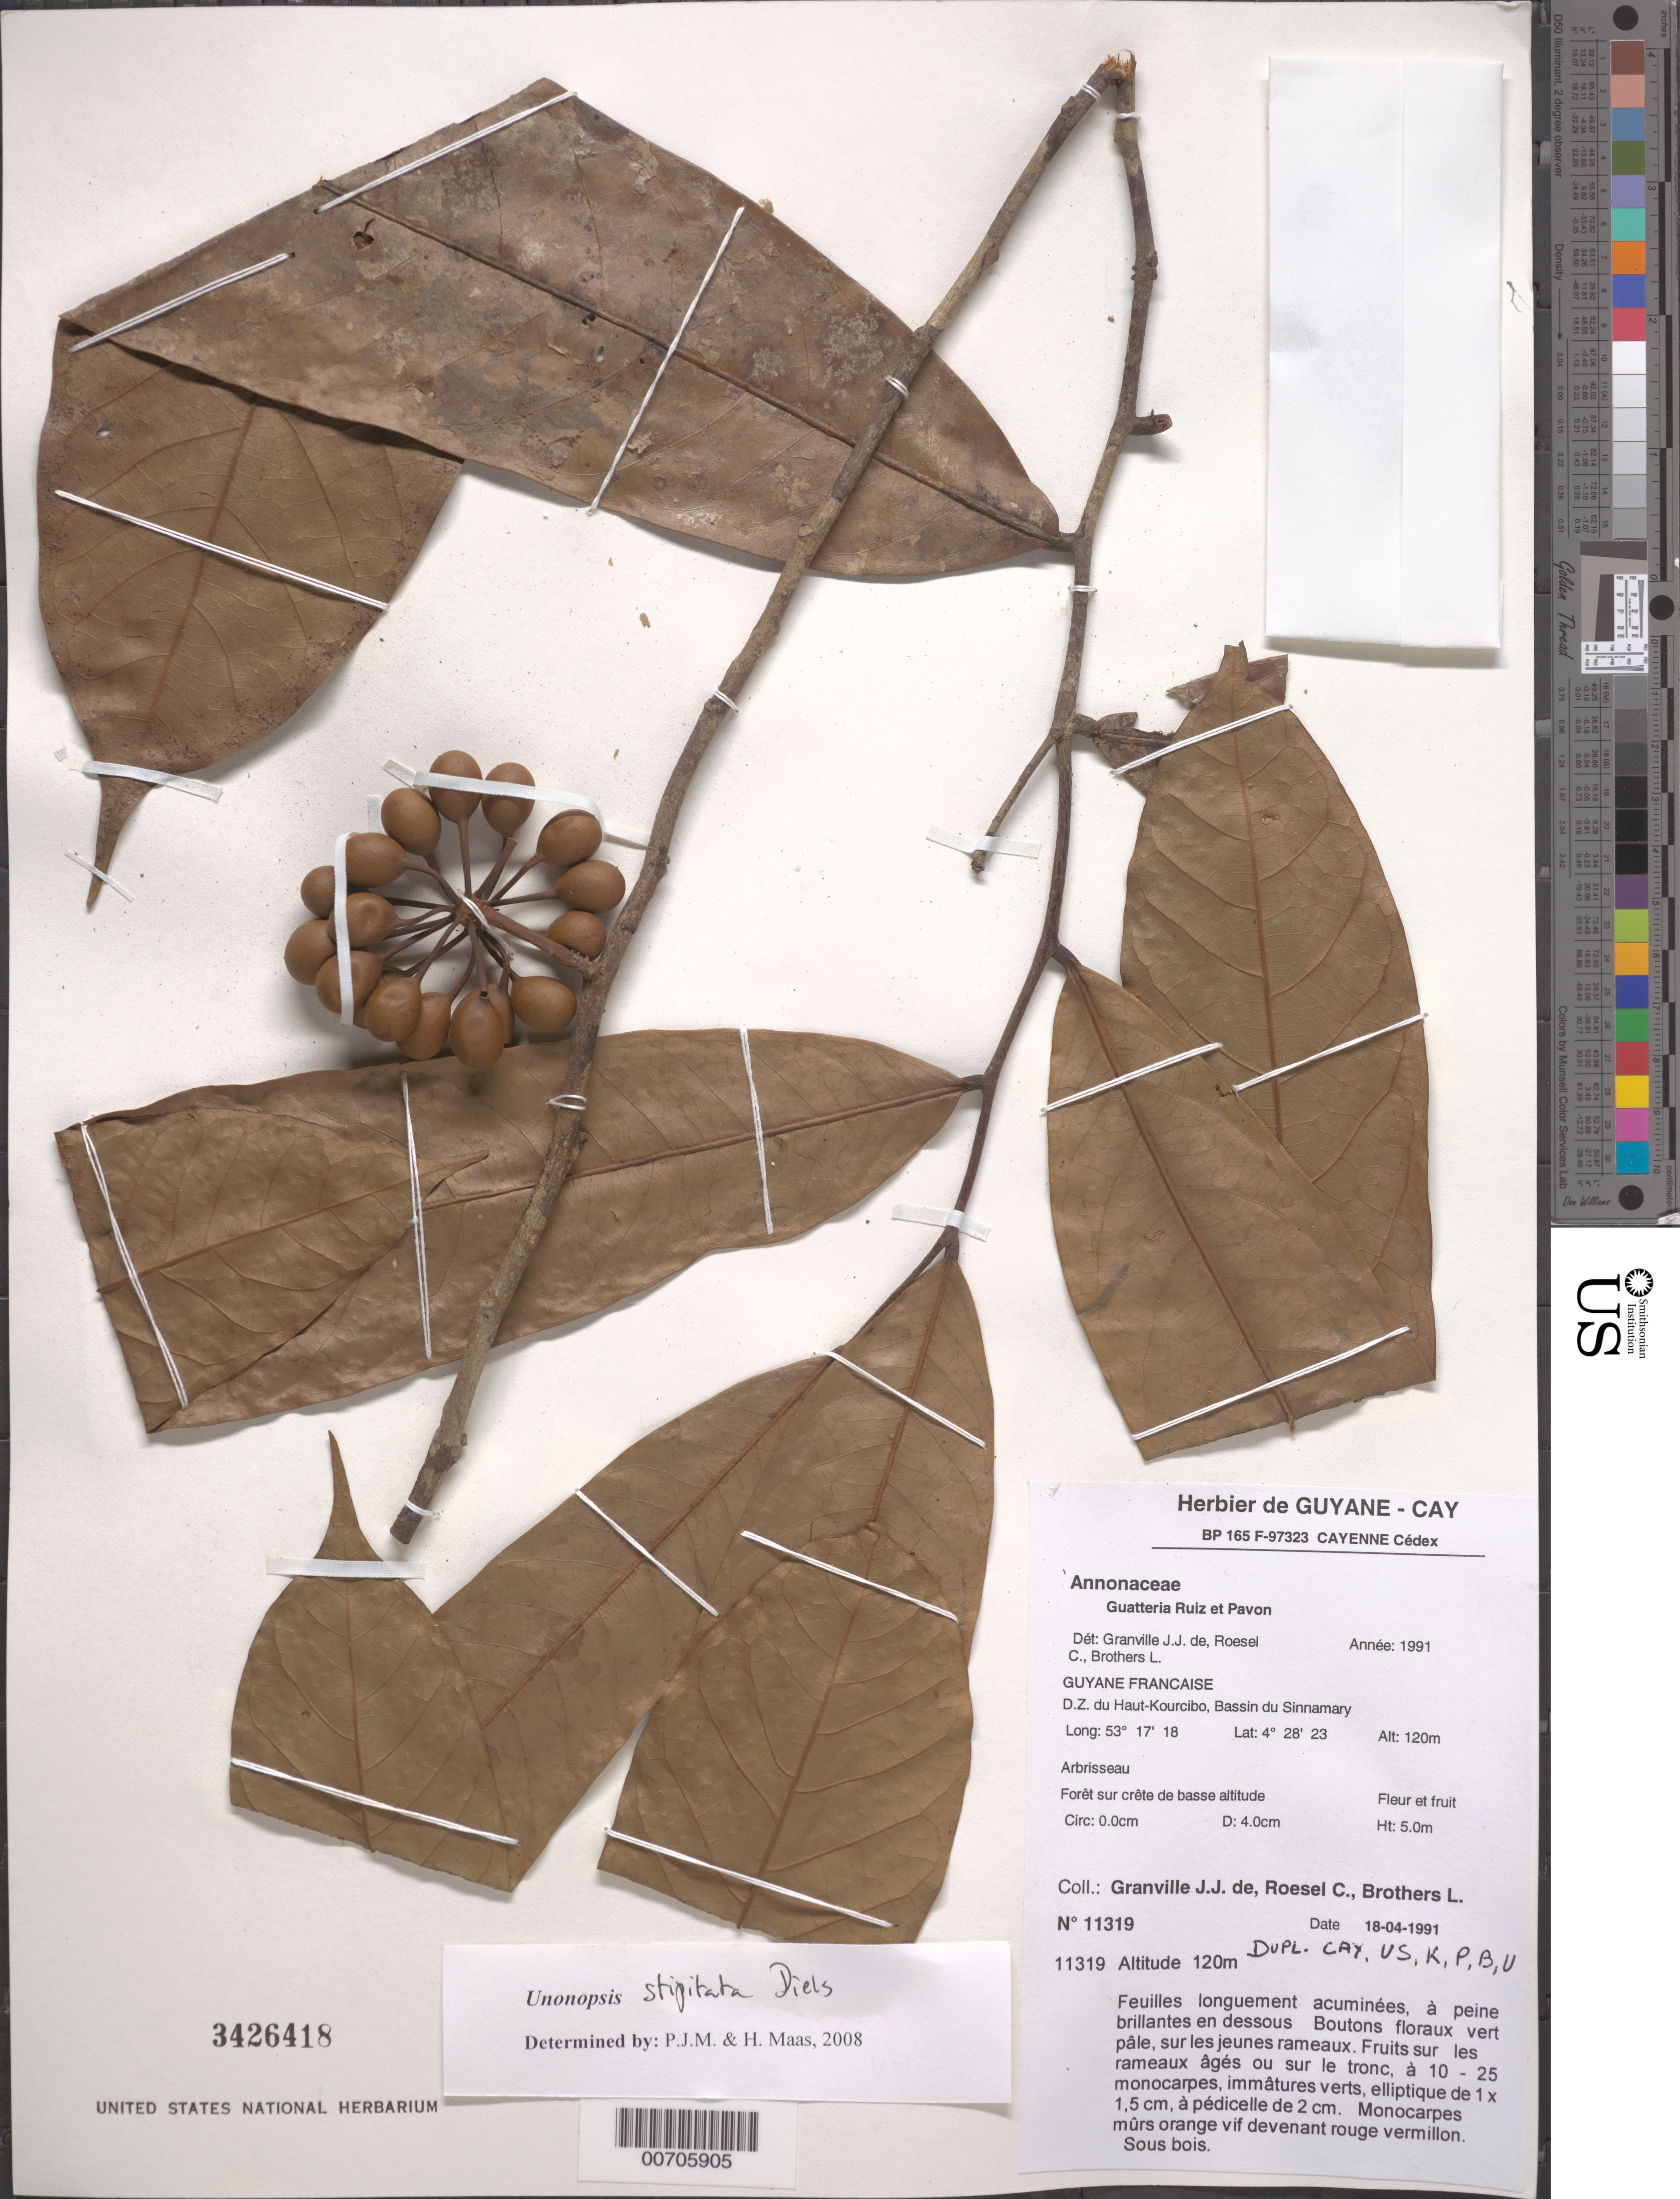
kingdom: Plantae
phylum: Tracheophyta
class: Magnoliopsida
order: Magnoliales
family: Annonaceae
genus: Unonopsis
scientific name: Unonopsis stipitata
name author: Diels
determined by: Maas, Paul J.; Maas, H.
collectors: J.-J. de Granville, C. S. Roesel & L. Brothers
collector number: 11319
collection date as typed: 18-Apr-91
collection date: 1991-04-18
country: French Guiana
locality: D.Z. du Haut-Kourcibo, Bassin du Sinnamary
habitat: Forêt sur crete de basse altitude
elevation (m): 120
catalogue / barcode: US 3426418